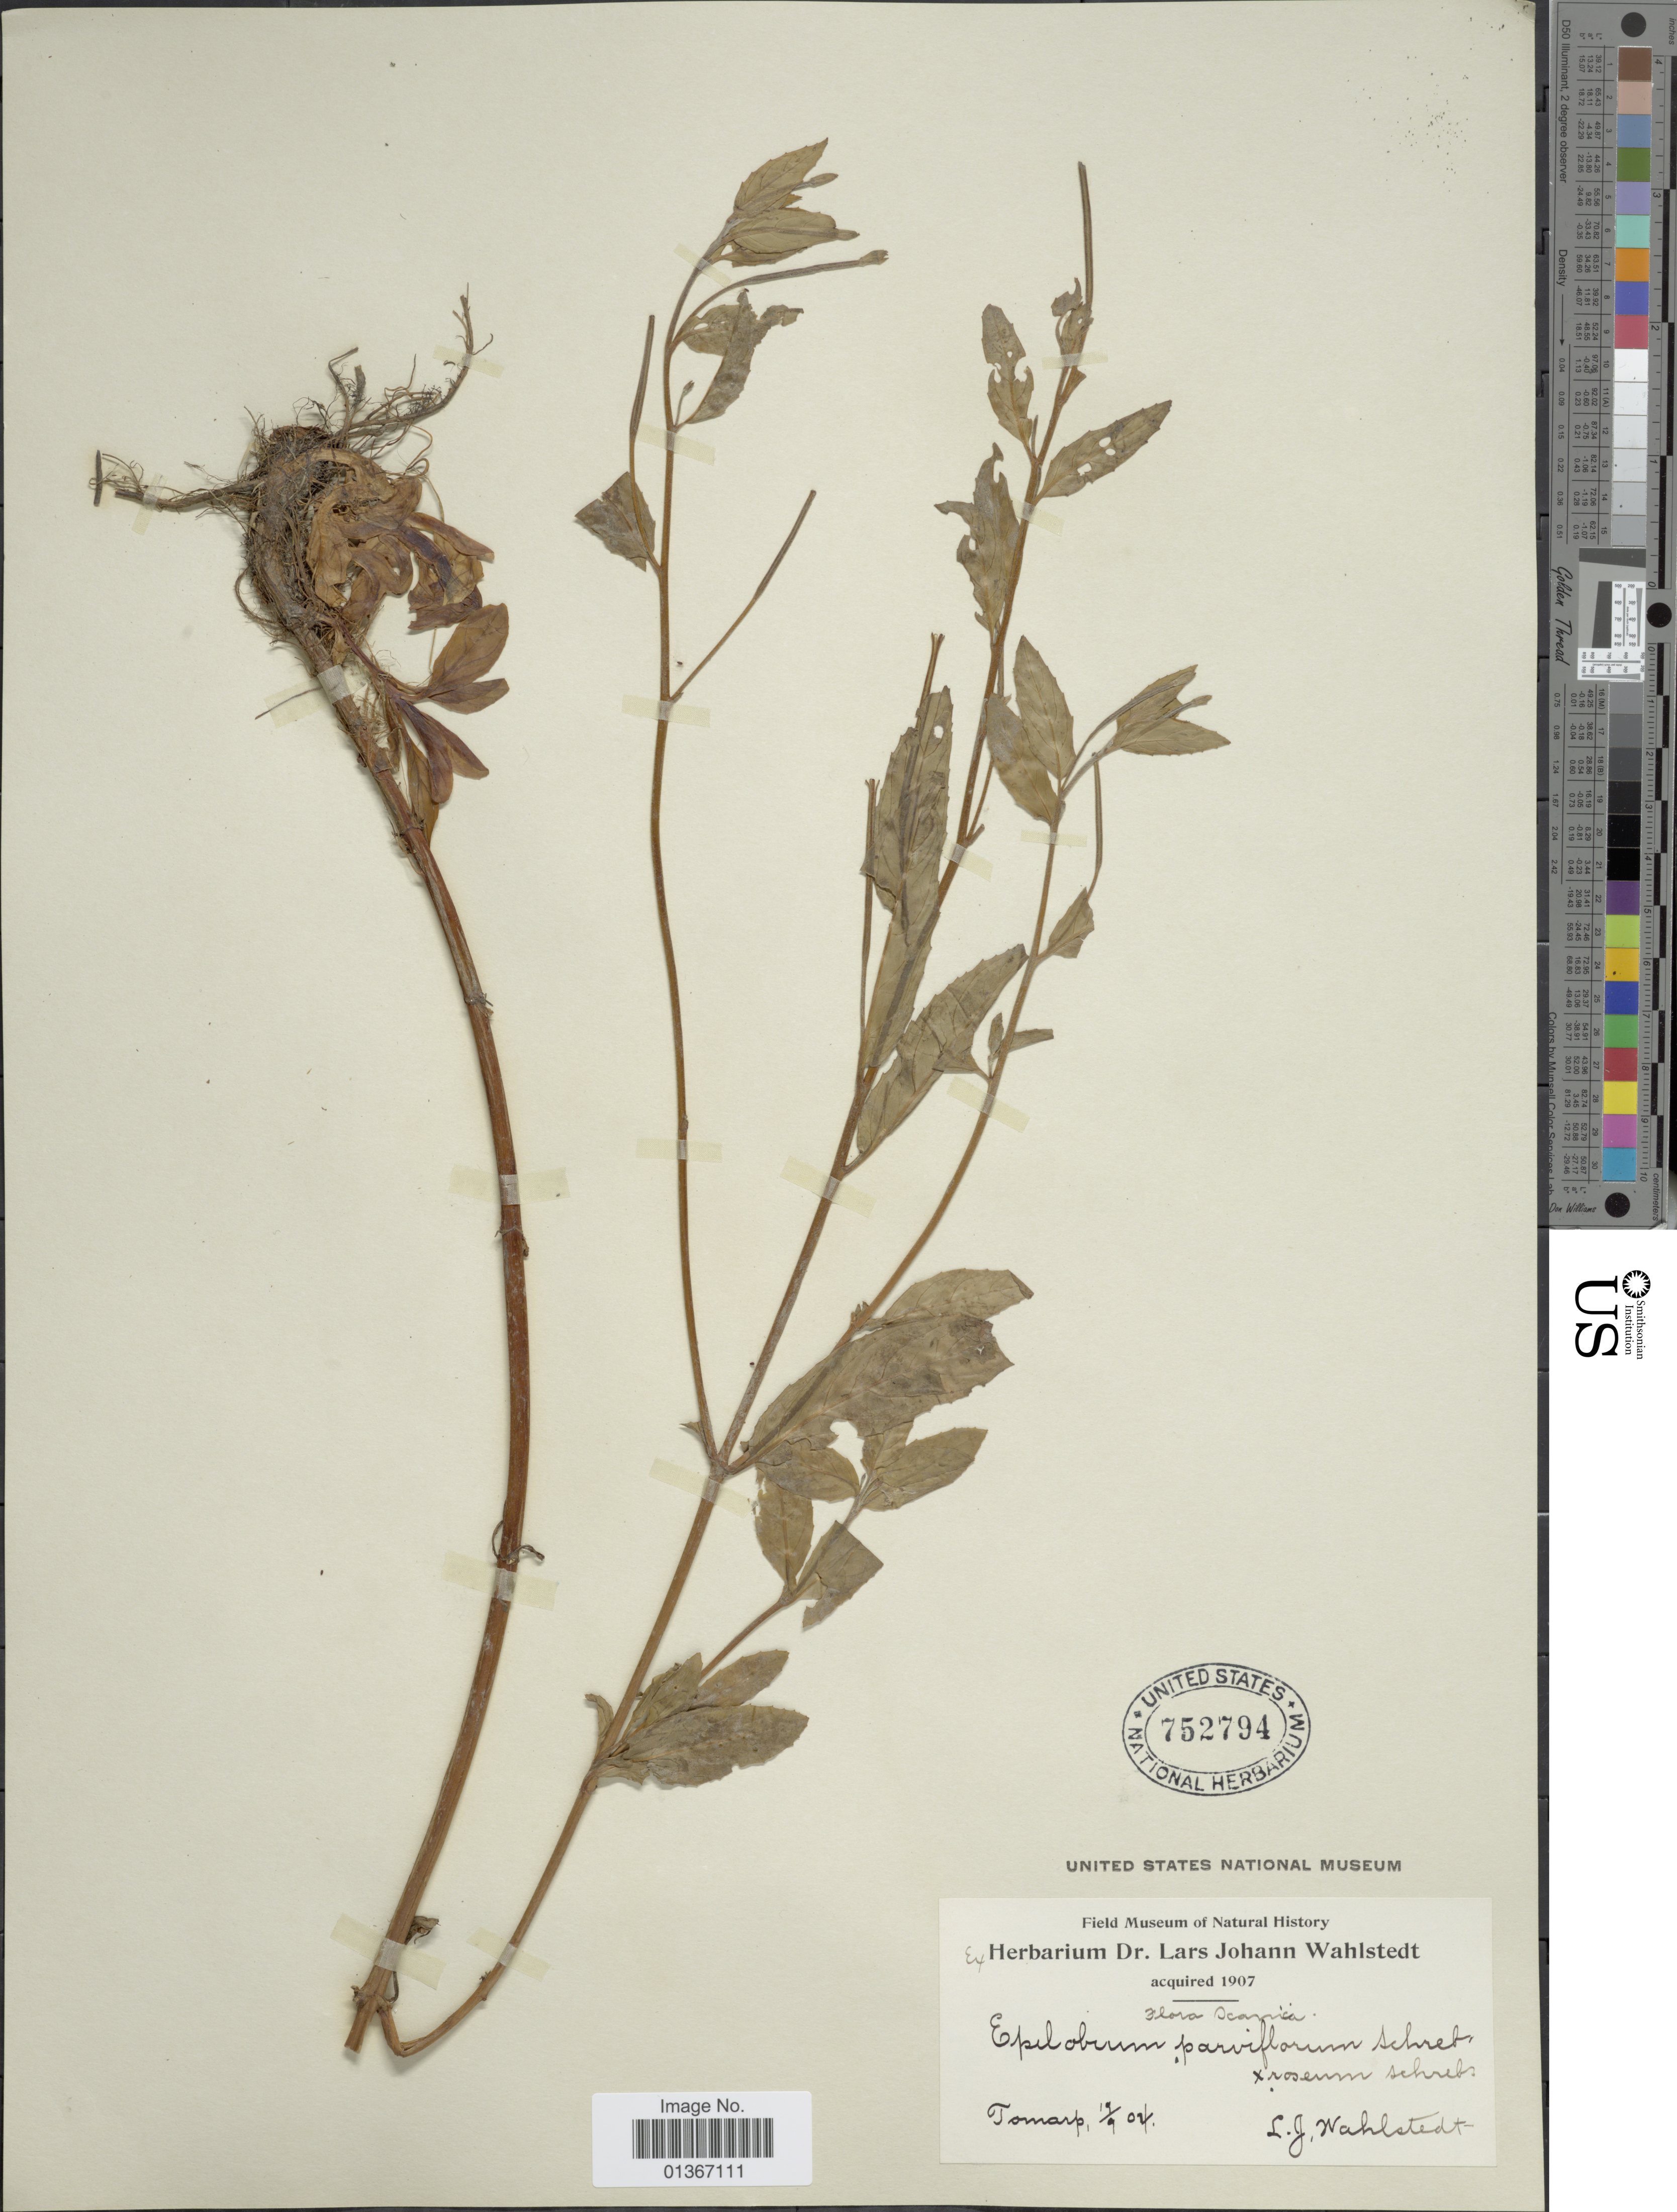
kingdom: Plantae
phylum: Tracheophyta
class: Magnoliopsida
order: Myrtales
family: Onagraceae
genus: Epilobium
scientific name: Epilobium parviflorum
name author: Schreb.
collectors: L. J. Wahlstedt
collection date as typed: Transcribed d/m/y: 19/9/4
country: Sweden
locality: Tomarp.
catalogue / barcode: US 752794